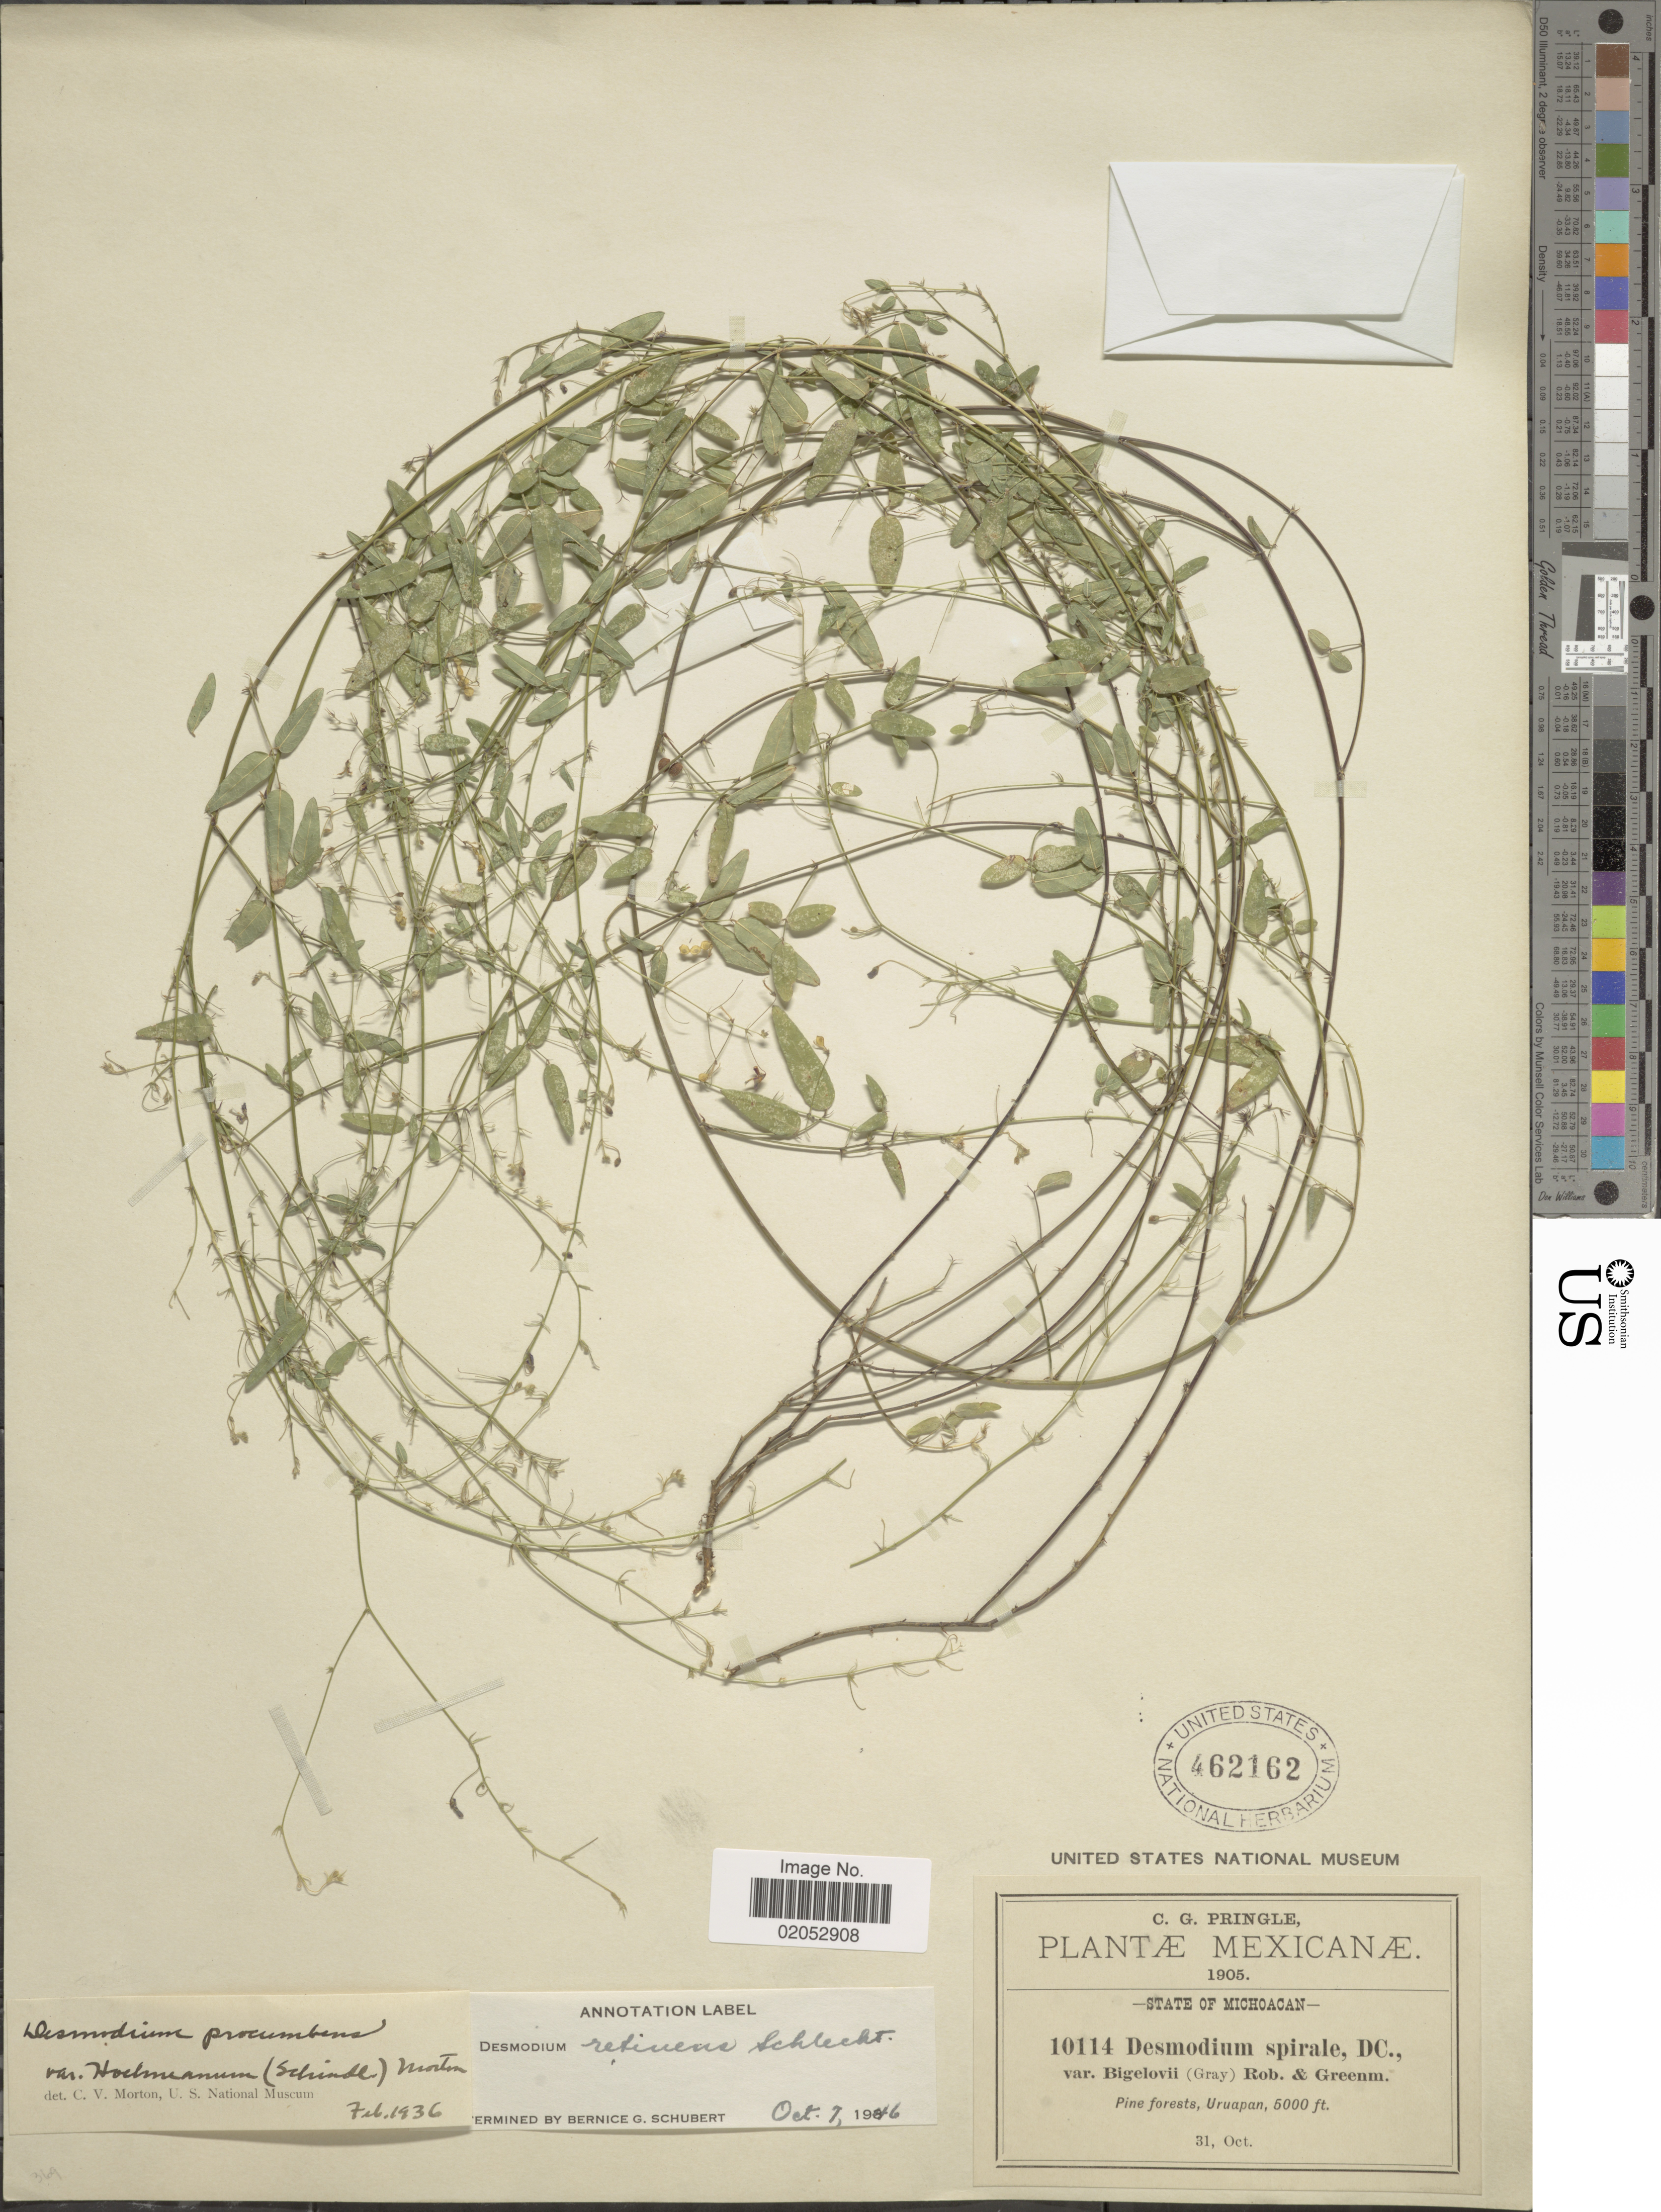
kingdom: Plantae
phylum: Tracheophyta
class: Magnoliopsida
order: Fabales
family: Fabaceae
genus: Desmodium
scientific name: Desmodium retinens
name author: Schltdl.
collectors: C. G. Pringle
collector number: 10114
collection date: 1905-10-31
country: Mexico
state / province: Michoacán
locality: Uruapan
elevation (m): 1524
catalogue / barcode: US 462162